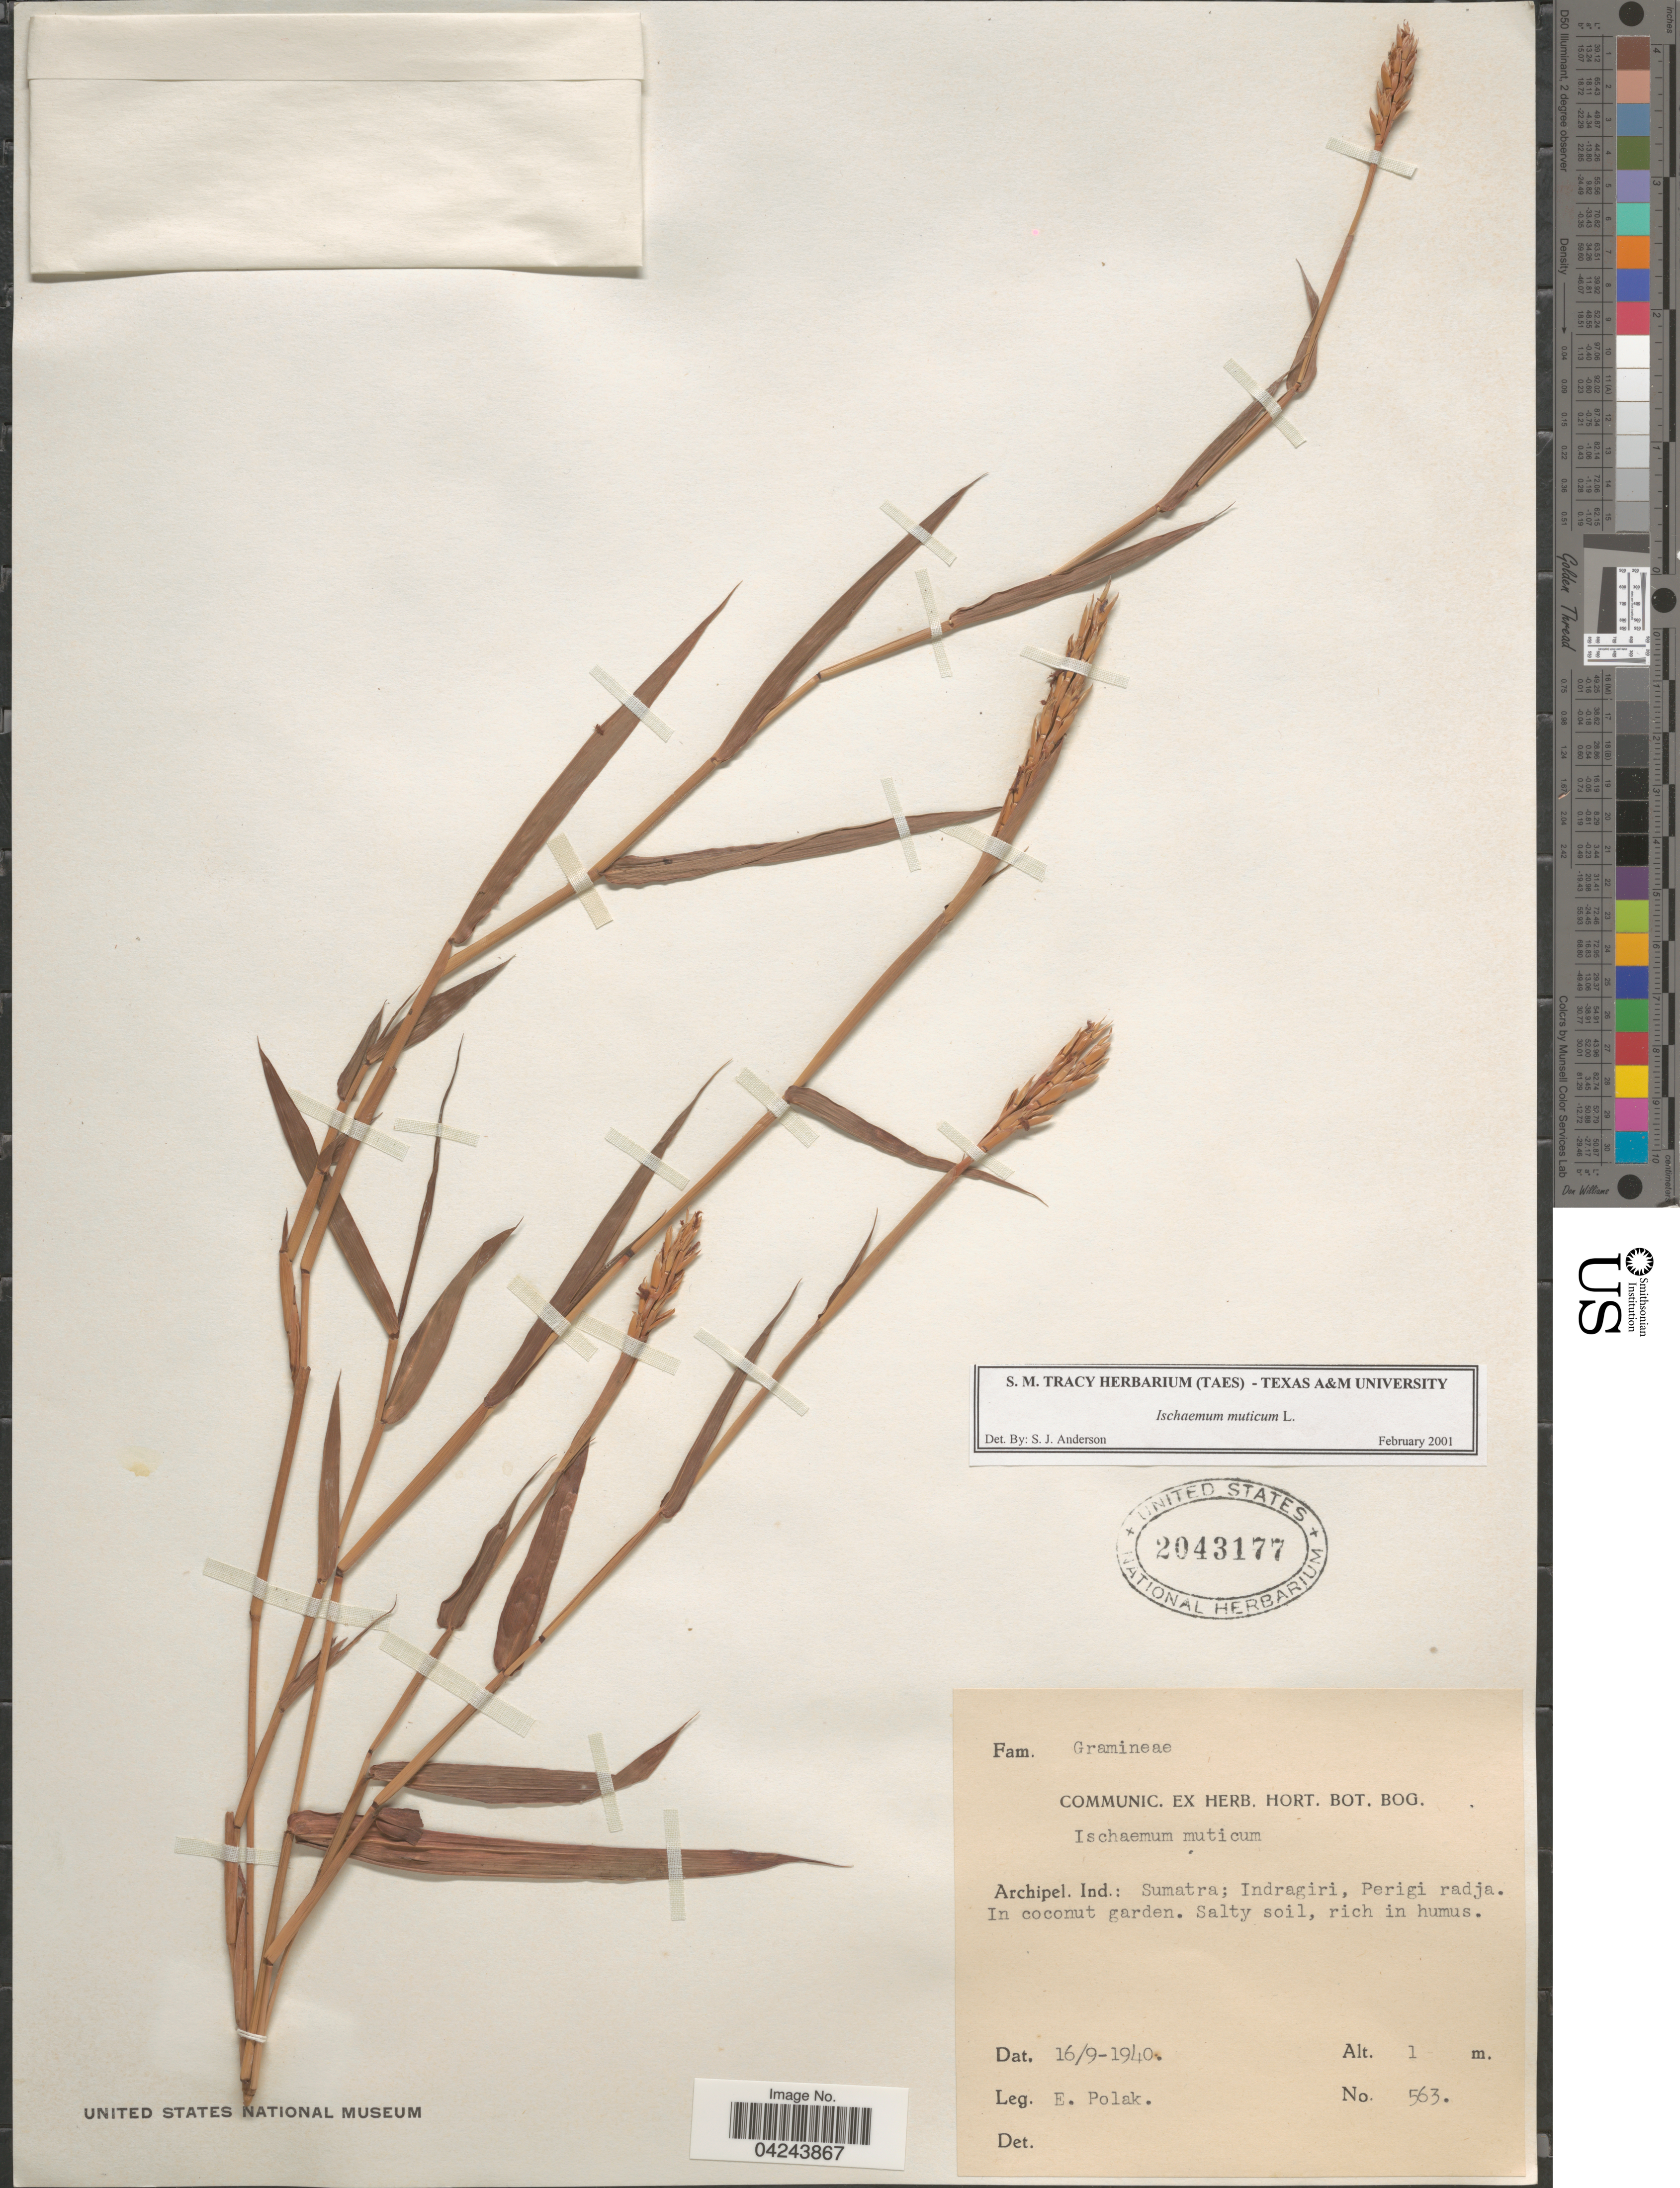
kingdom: Plantae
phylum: Tracheophyta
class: Liliopsida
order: Poales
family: Poaceae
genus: Ischaemum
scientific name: Ischaemum muticum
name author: L.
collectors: E. Polak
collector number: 563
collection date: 1940-09-16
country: Indonesia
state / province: Sumatra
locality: Archipel. Ind.: Sumatra; Indragiri, Perigi radja.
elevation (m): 1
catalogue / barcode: US 2043177